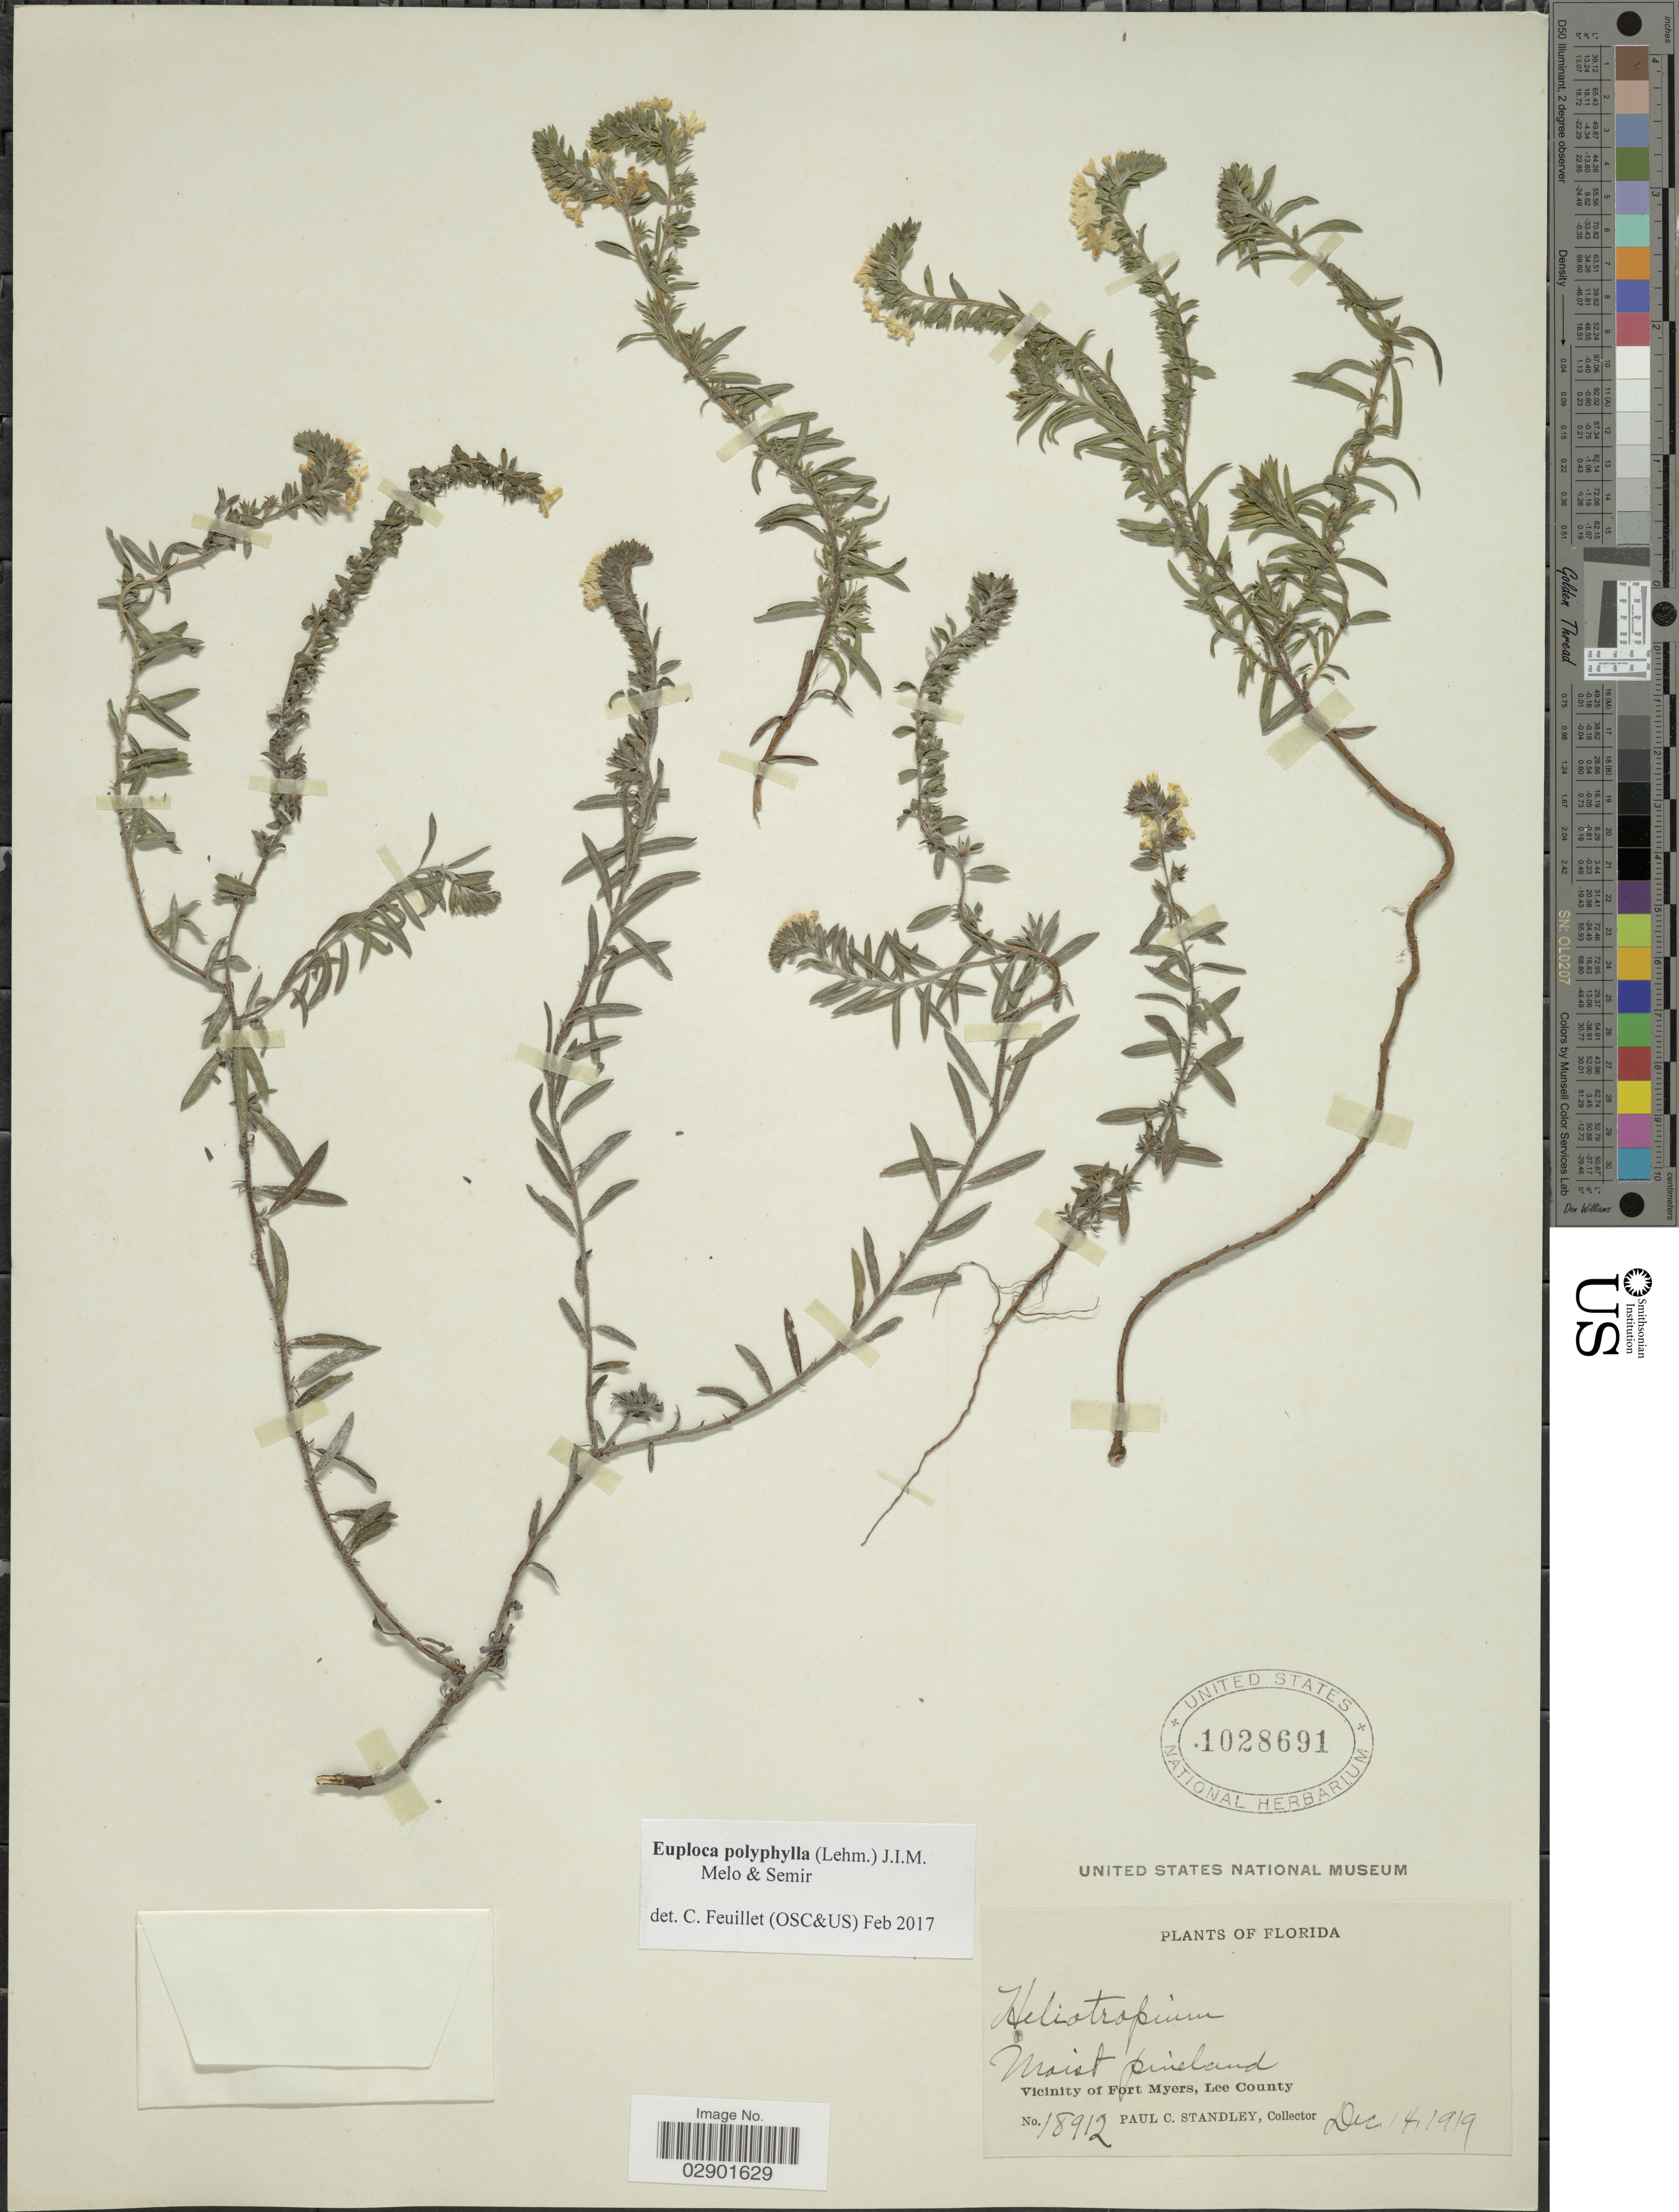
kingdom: Plantae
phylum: Tracheophyta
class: Magnoliopsida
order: Boraginales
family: Heliotropiaceae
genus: Euploca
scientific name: Euploca polyphylla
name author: (Lehm.) J.I.M. Melo & Semir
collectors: P. C. Standley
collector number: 18912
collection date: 1919-12-14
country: United States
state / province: Florida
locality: Moist pineland. Vicinity of Fort Myers, Lee County.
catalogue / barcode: US 1028691